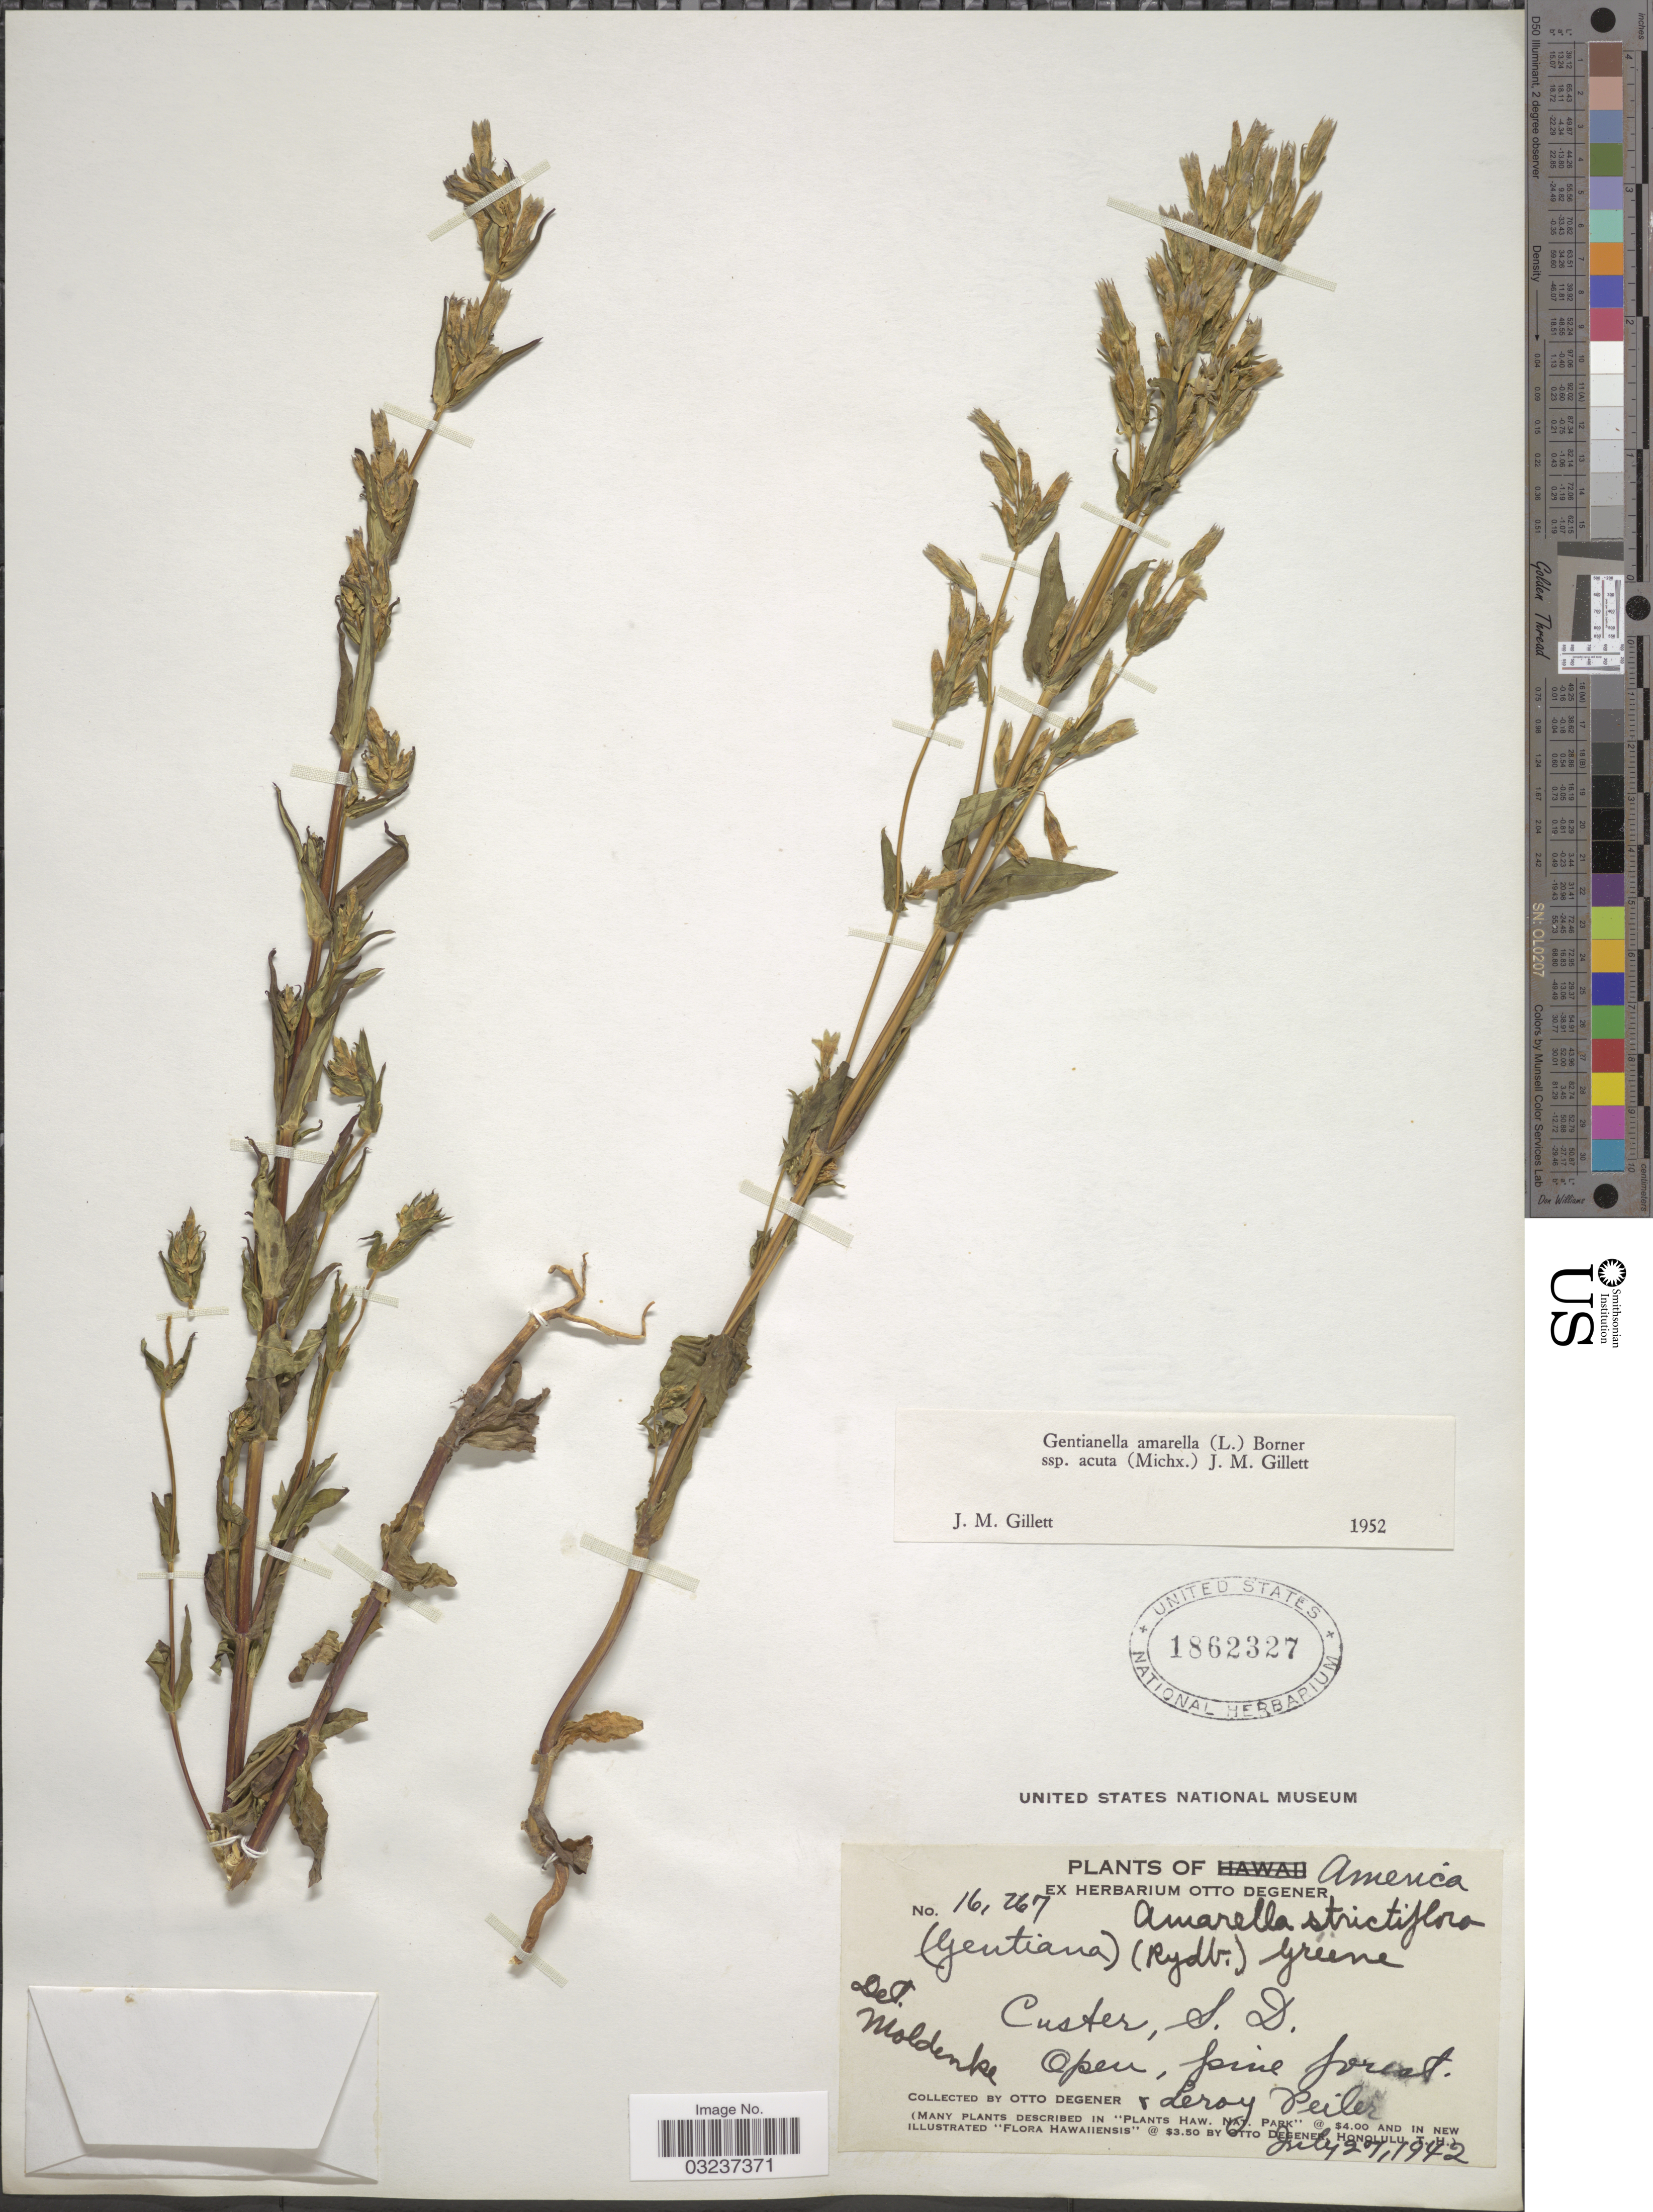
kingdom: Plantae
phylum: Tracheophyta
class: Magnoliopsida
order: Gentianales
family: Gentianaceae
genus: Gentianella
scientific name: Gentianella amarella subsp. acuta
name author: (Michx.) J.M. Gillett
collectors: O. Degener & L. Peiler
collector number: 16267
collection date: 1942-07-27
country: United States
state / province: South Carolina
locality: Custer, S. D.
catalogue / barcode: US 1862327